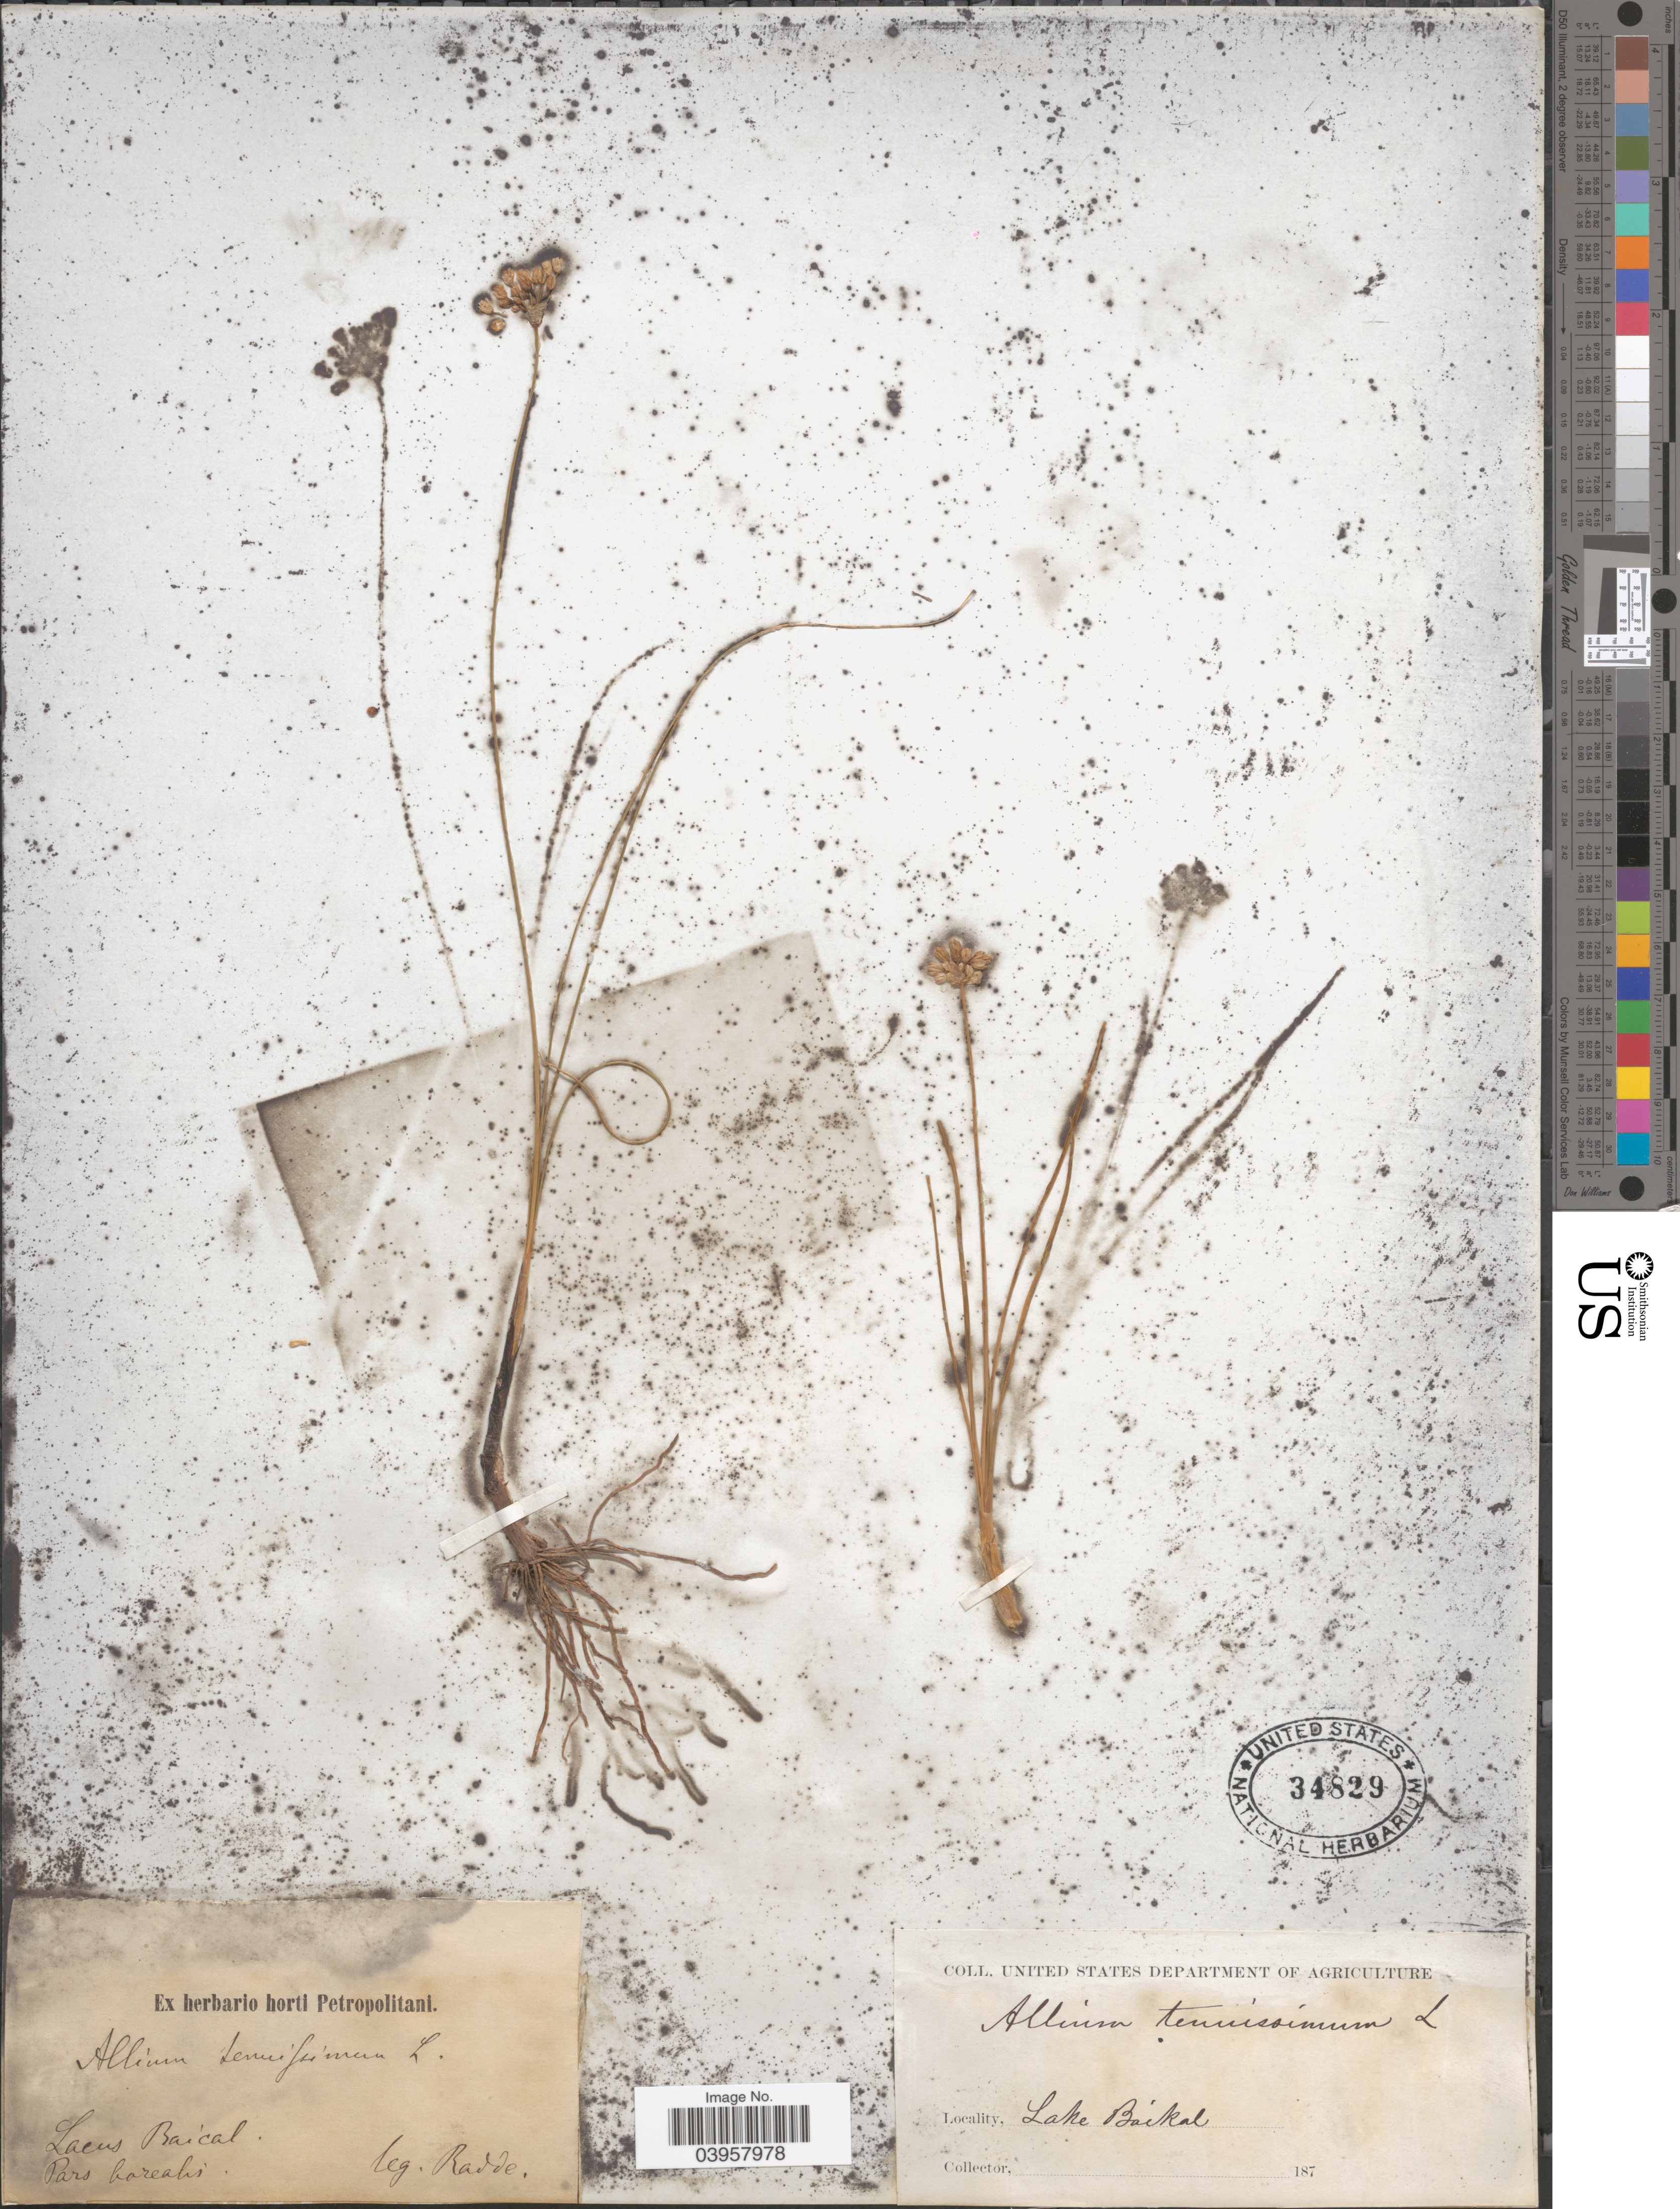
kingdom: Plantae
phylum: Tracheophyta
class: Liliopsida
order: Asparagales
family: Amaryllidaceae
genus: Allium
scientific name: Allium tenuissimum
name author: L.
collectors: Radde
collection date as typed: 187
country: Russian Federation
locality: Lacus Baical. Pars borealis. Lake Baikal.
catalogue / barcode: US 34829